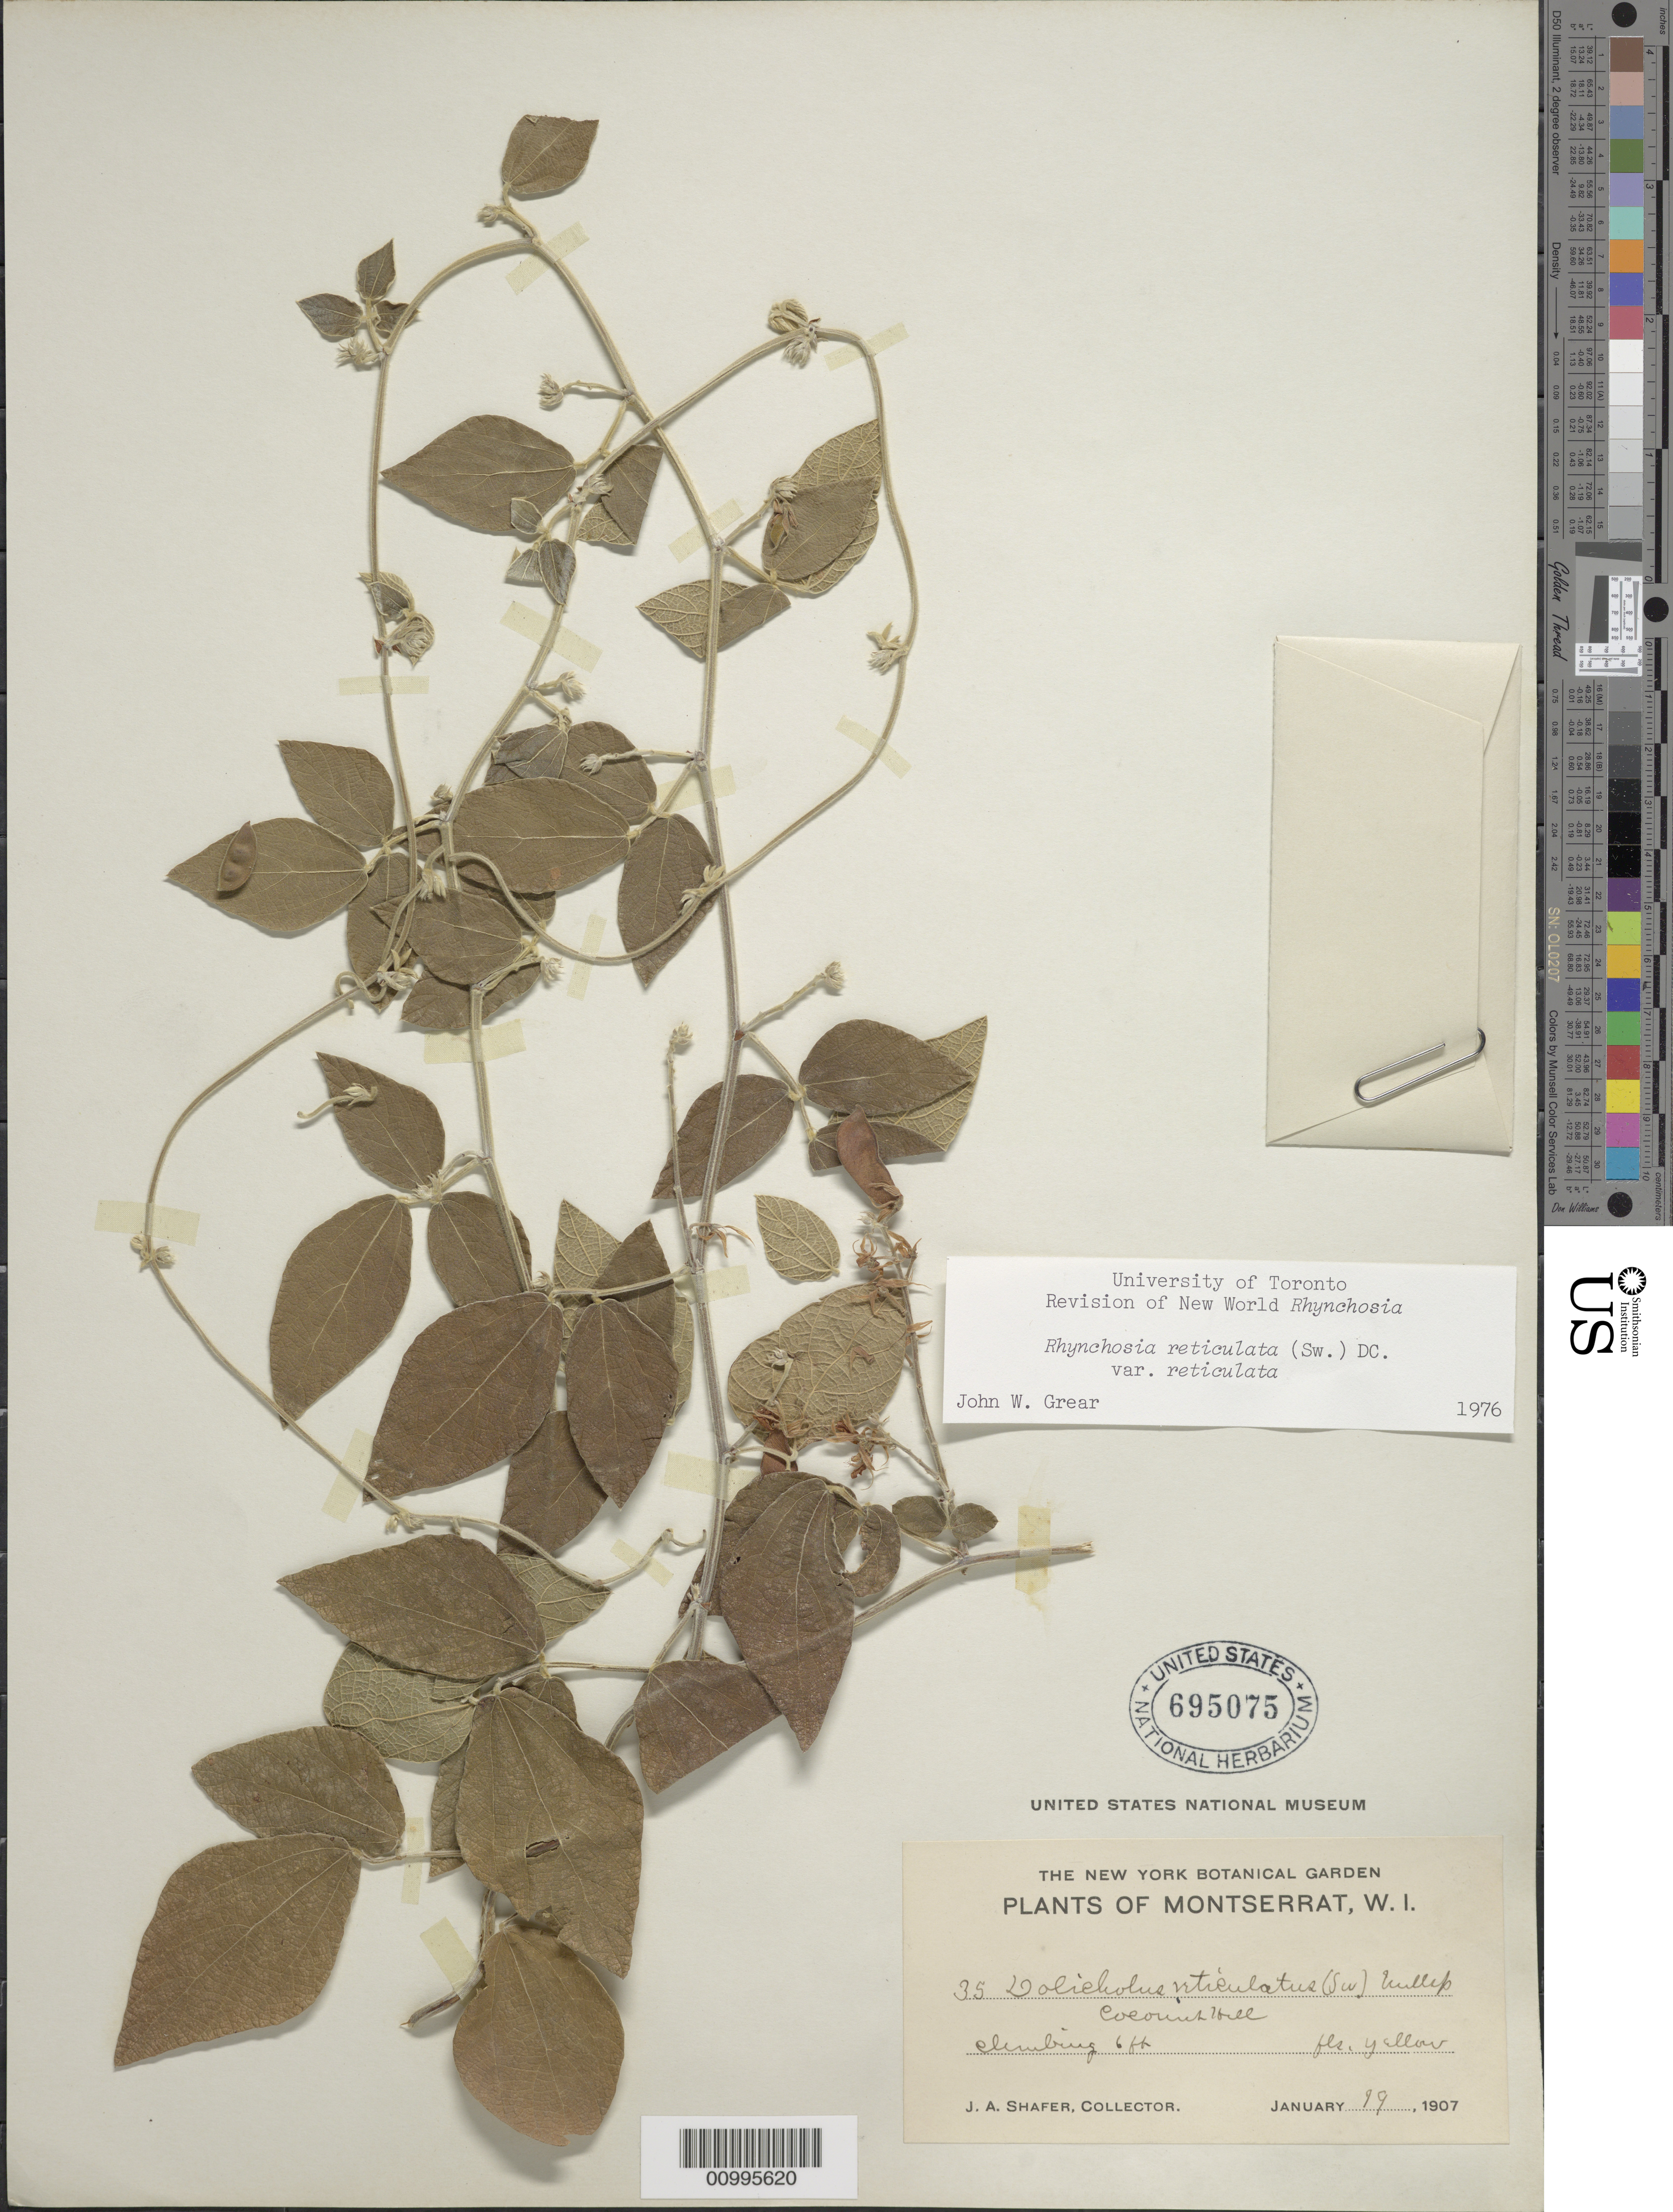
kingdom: Plantae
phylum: Tracheophyta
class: Magnoliopsida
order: Fabales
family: Fabaceae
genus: Rhynchosia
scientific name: Rhynchosia reticulata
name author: (Sw.) DC.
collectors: J. A. Shafer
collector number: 35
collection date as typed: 19 Jan 1907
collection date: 1907-01-19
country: Montserrat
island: Montserrat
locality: Coconut Hill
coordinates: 0 N, 0 E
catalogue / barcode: US 695075